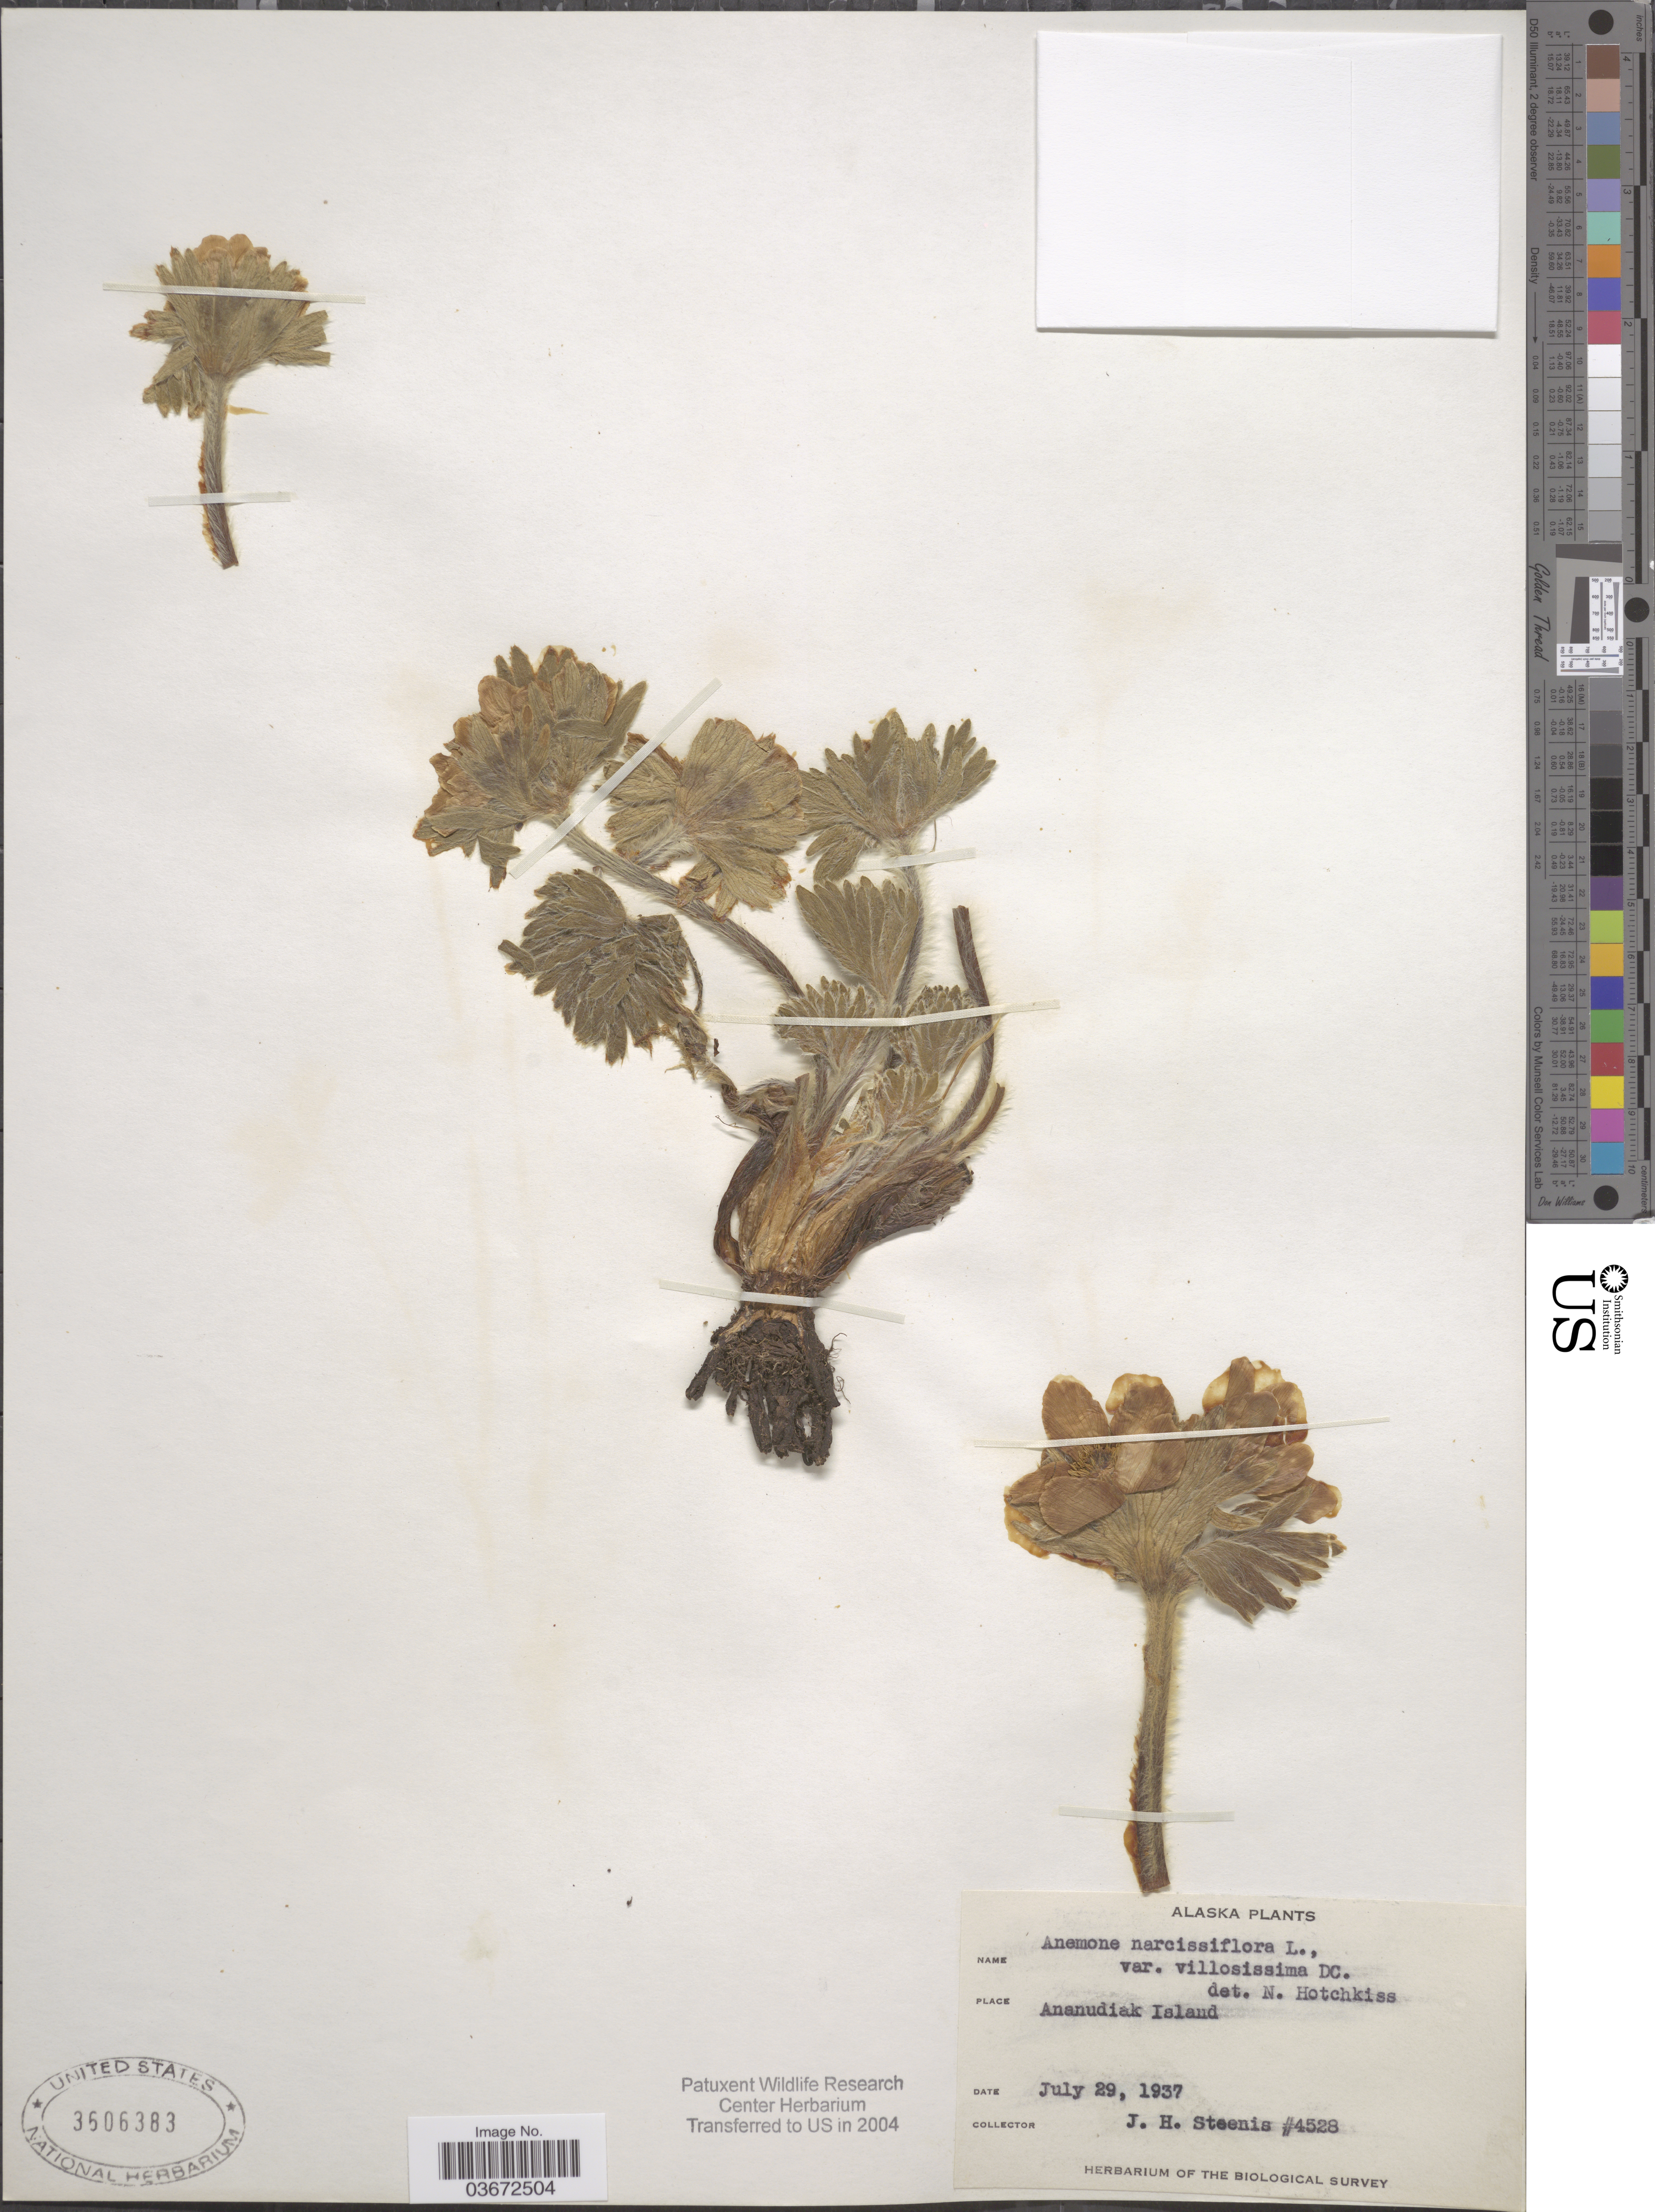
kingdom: Plantae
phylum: Tracheophyta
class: Magnoliopsida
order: Ranunculales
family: Ranunculaceae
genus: Anemone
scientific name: Anemone narcissiflora var. villosissima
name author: DC.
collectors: J. H. Steenis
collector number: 4528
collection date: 1937-07-29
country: United States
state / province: Alaska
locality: Ananudiak Island.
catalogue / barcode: US 3606383